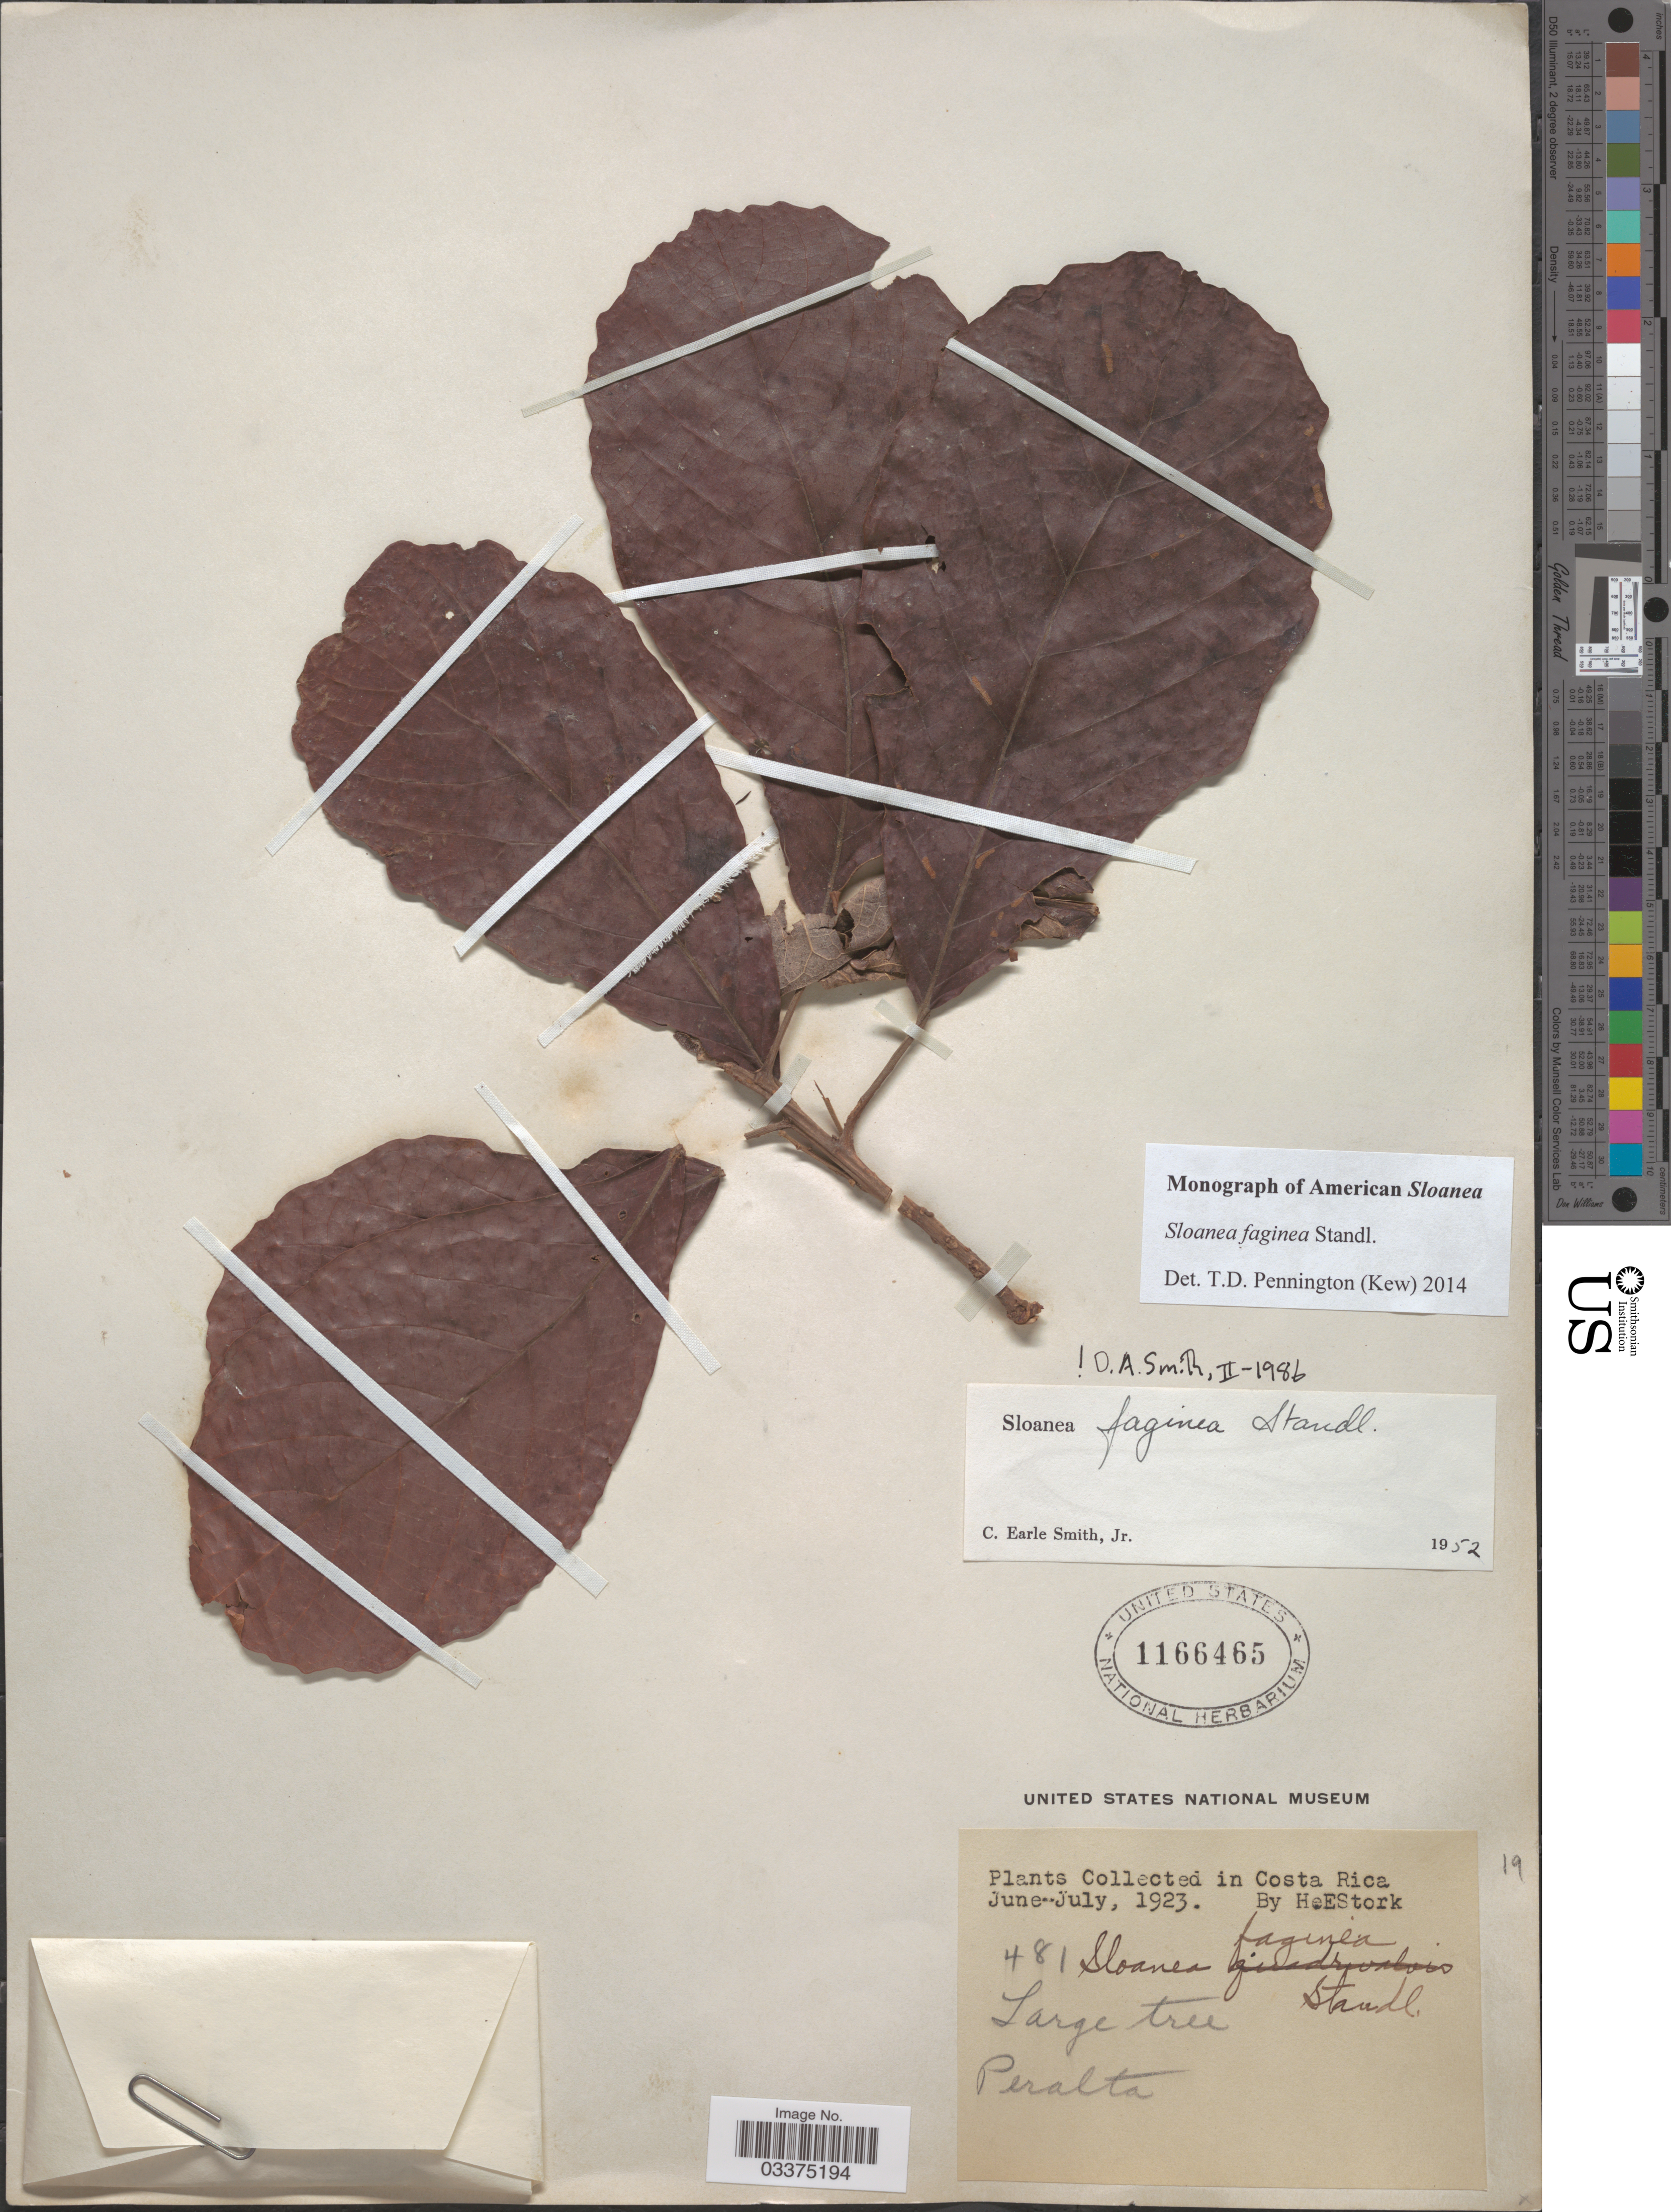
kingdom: Plantae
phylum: Tracheophyta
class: Magnoliopsida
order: Oxalidales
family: Elaeocarpaceae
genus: Sloanea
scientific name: Sloanea faginea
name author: Standl.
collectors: H. E. Stork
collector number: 481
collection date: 1923-06/1923-07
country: Costa Rica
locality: Peralta.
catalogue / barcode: US 1166465